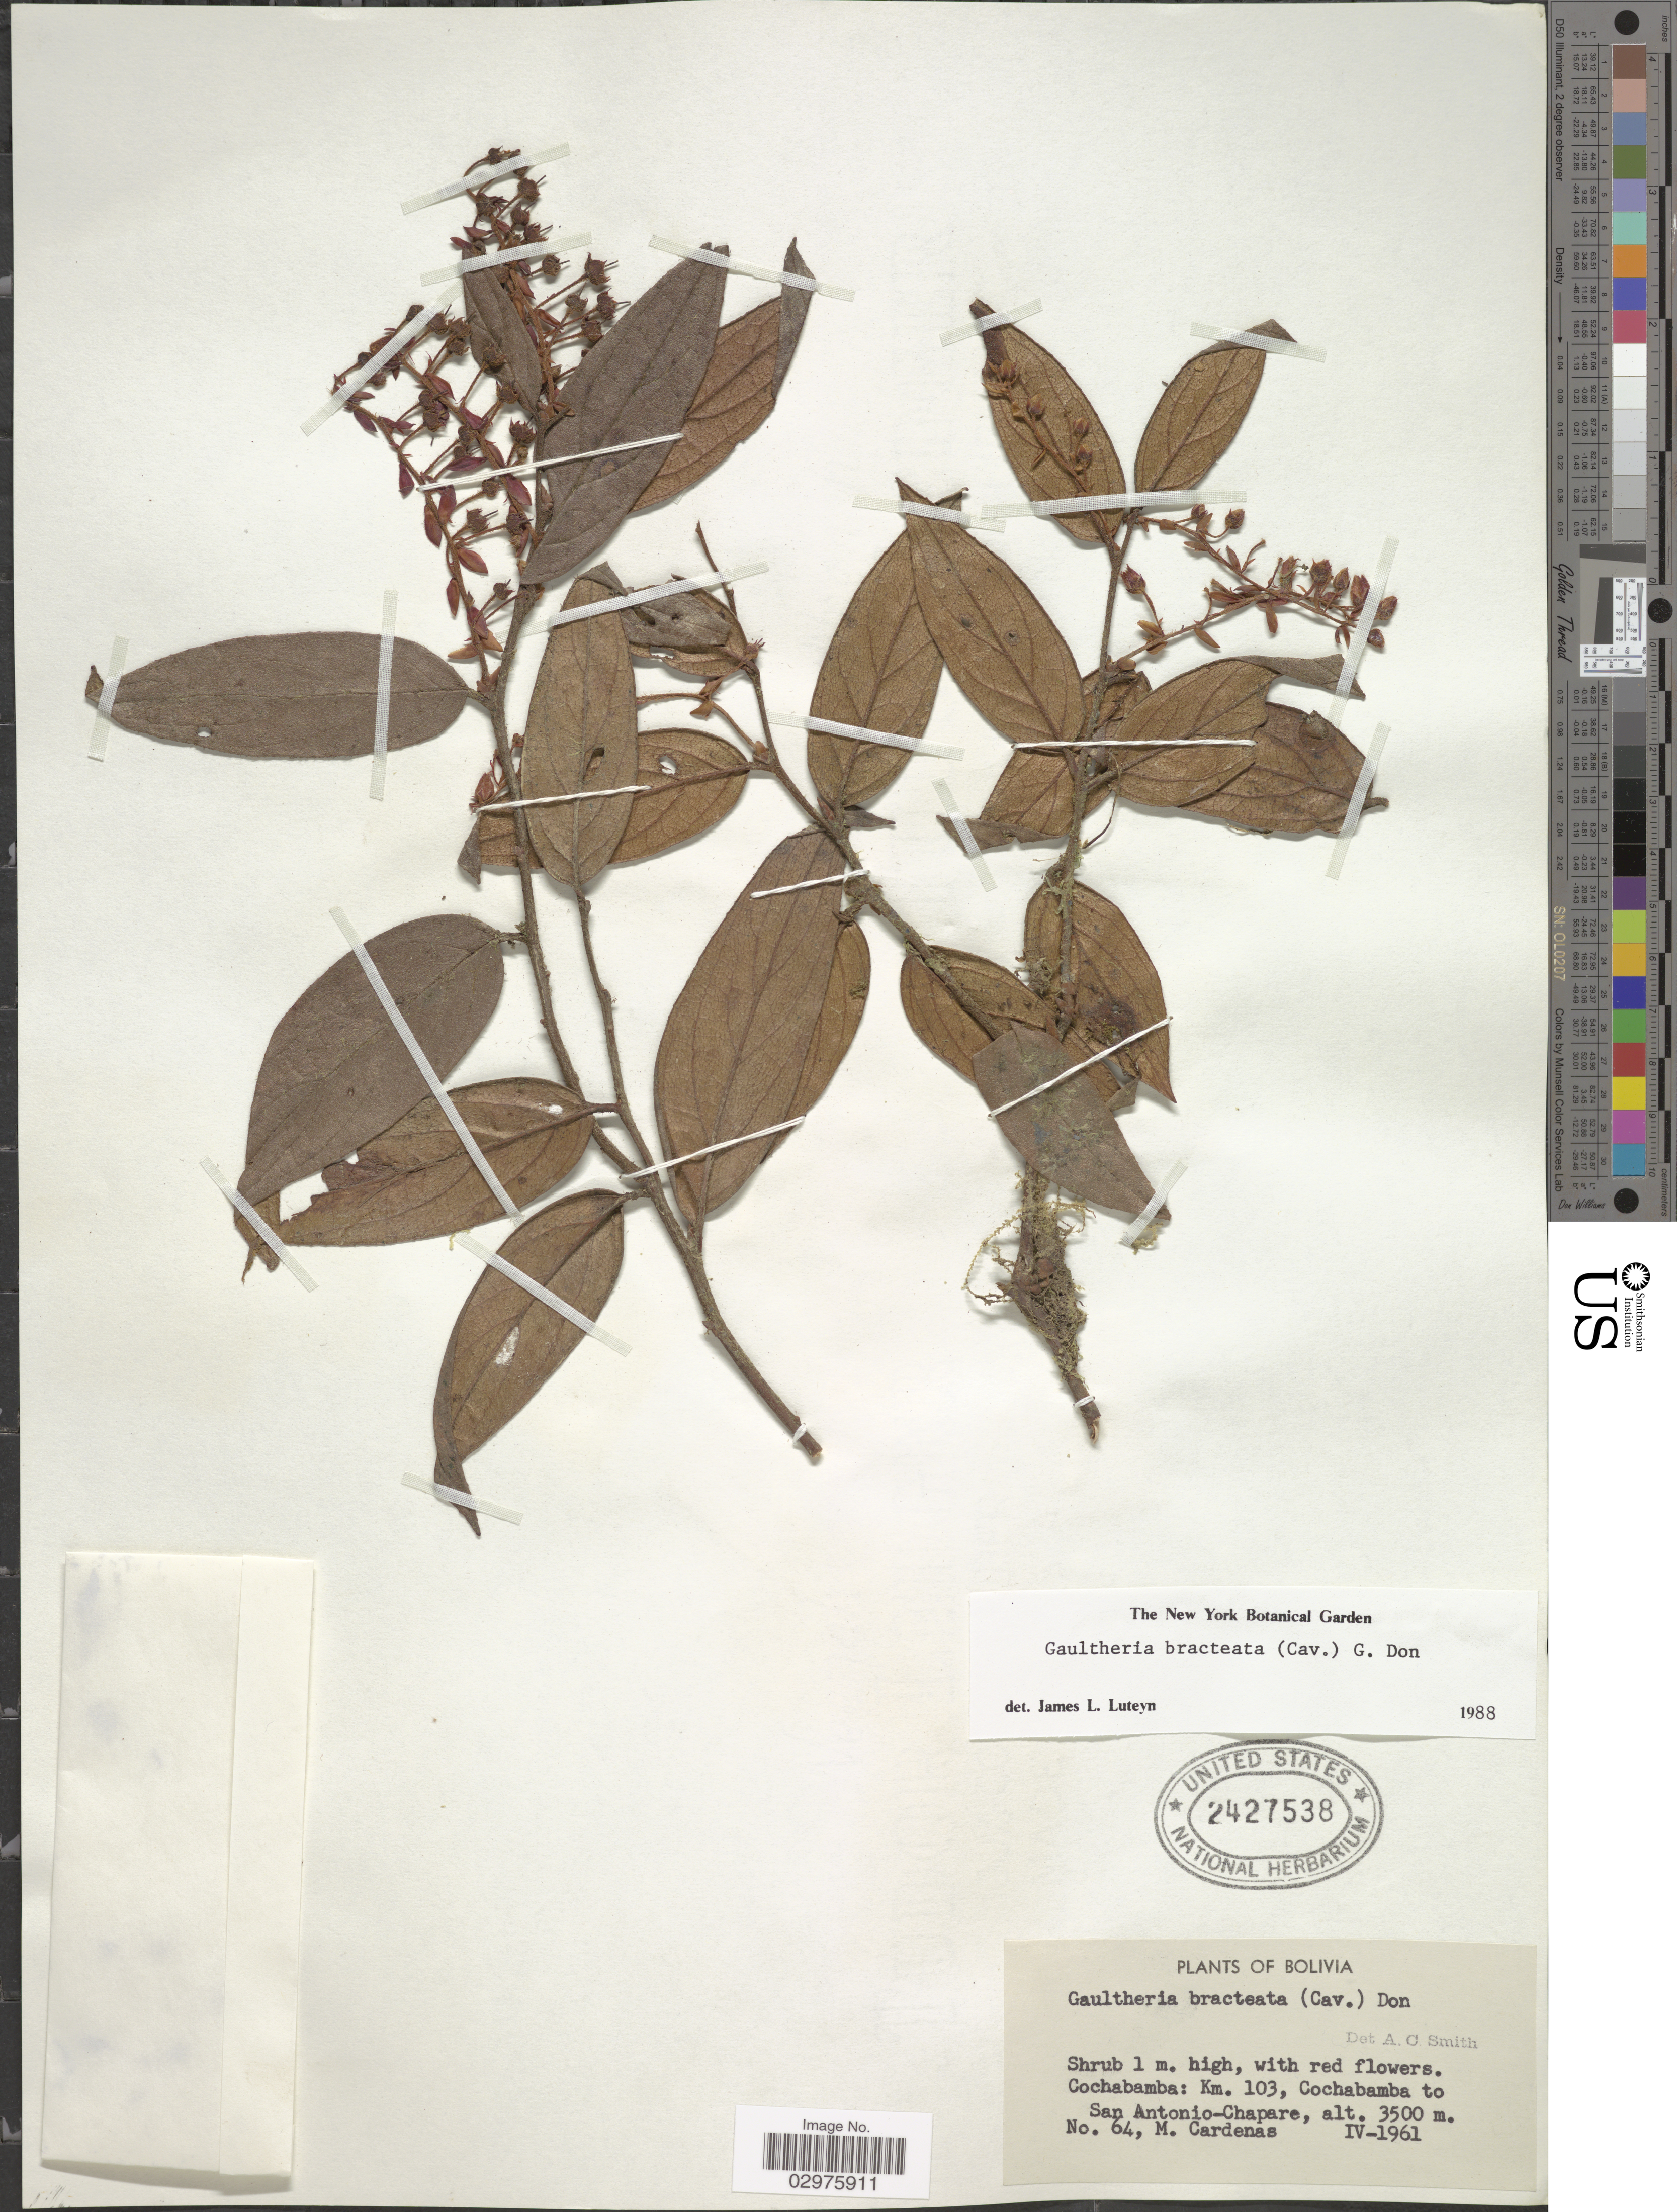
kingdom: Plantae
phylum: Tracheophyta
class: Magnoliopsida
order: Ericales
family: Ericaceae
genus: Gaultheria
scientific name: Gaultheria bracteata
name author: (Cav.) G. Don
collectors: M. Cárdenas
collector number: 64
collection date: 1961-04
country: Bolivia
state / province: Cochabamba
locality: Cochabamba: Km. 103, Cochabamba to San Antonio - Chapare.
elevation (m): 3500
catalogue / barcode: US 2427538